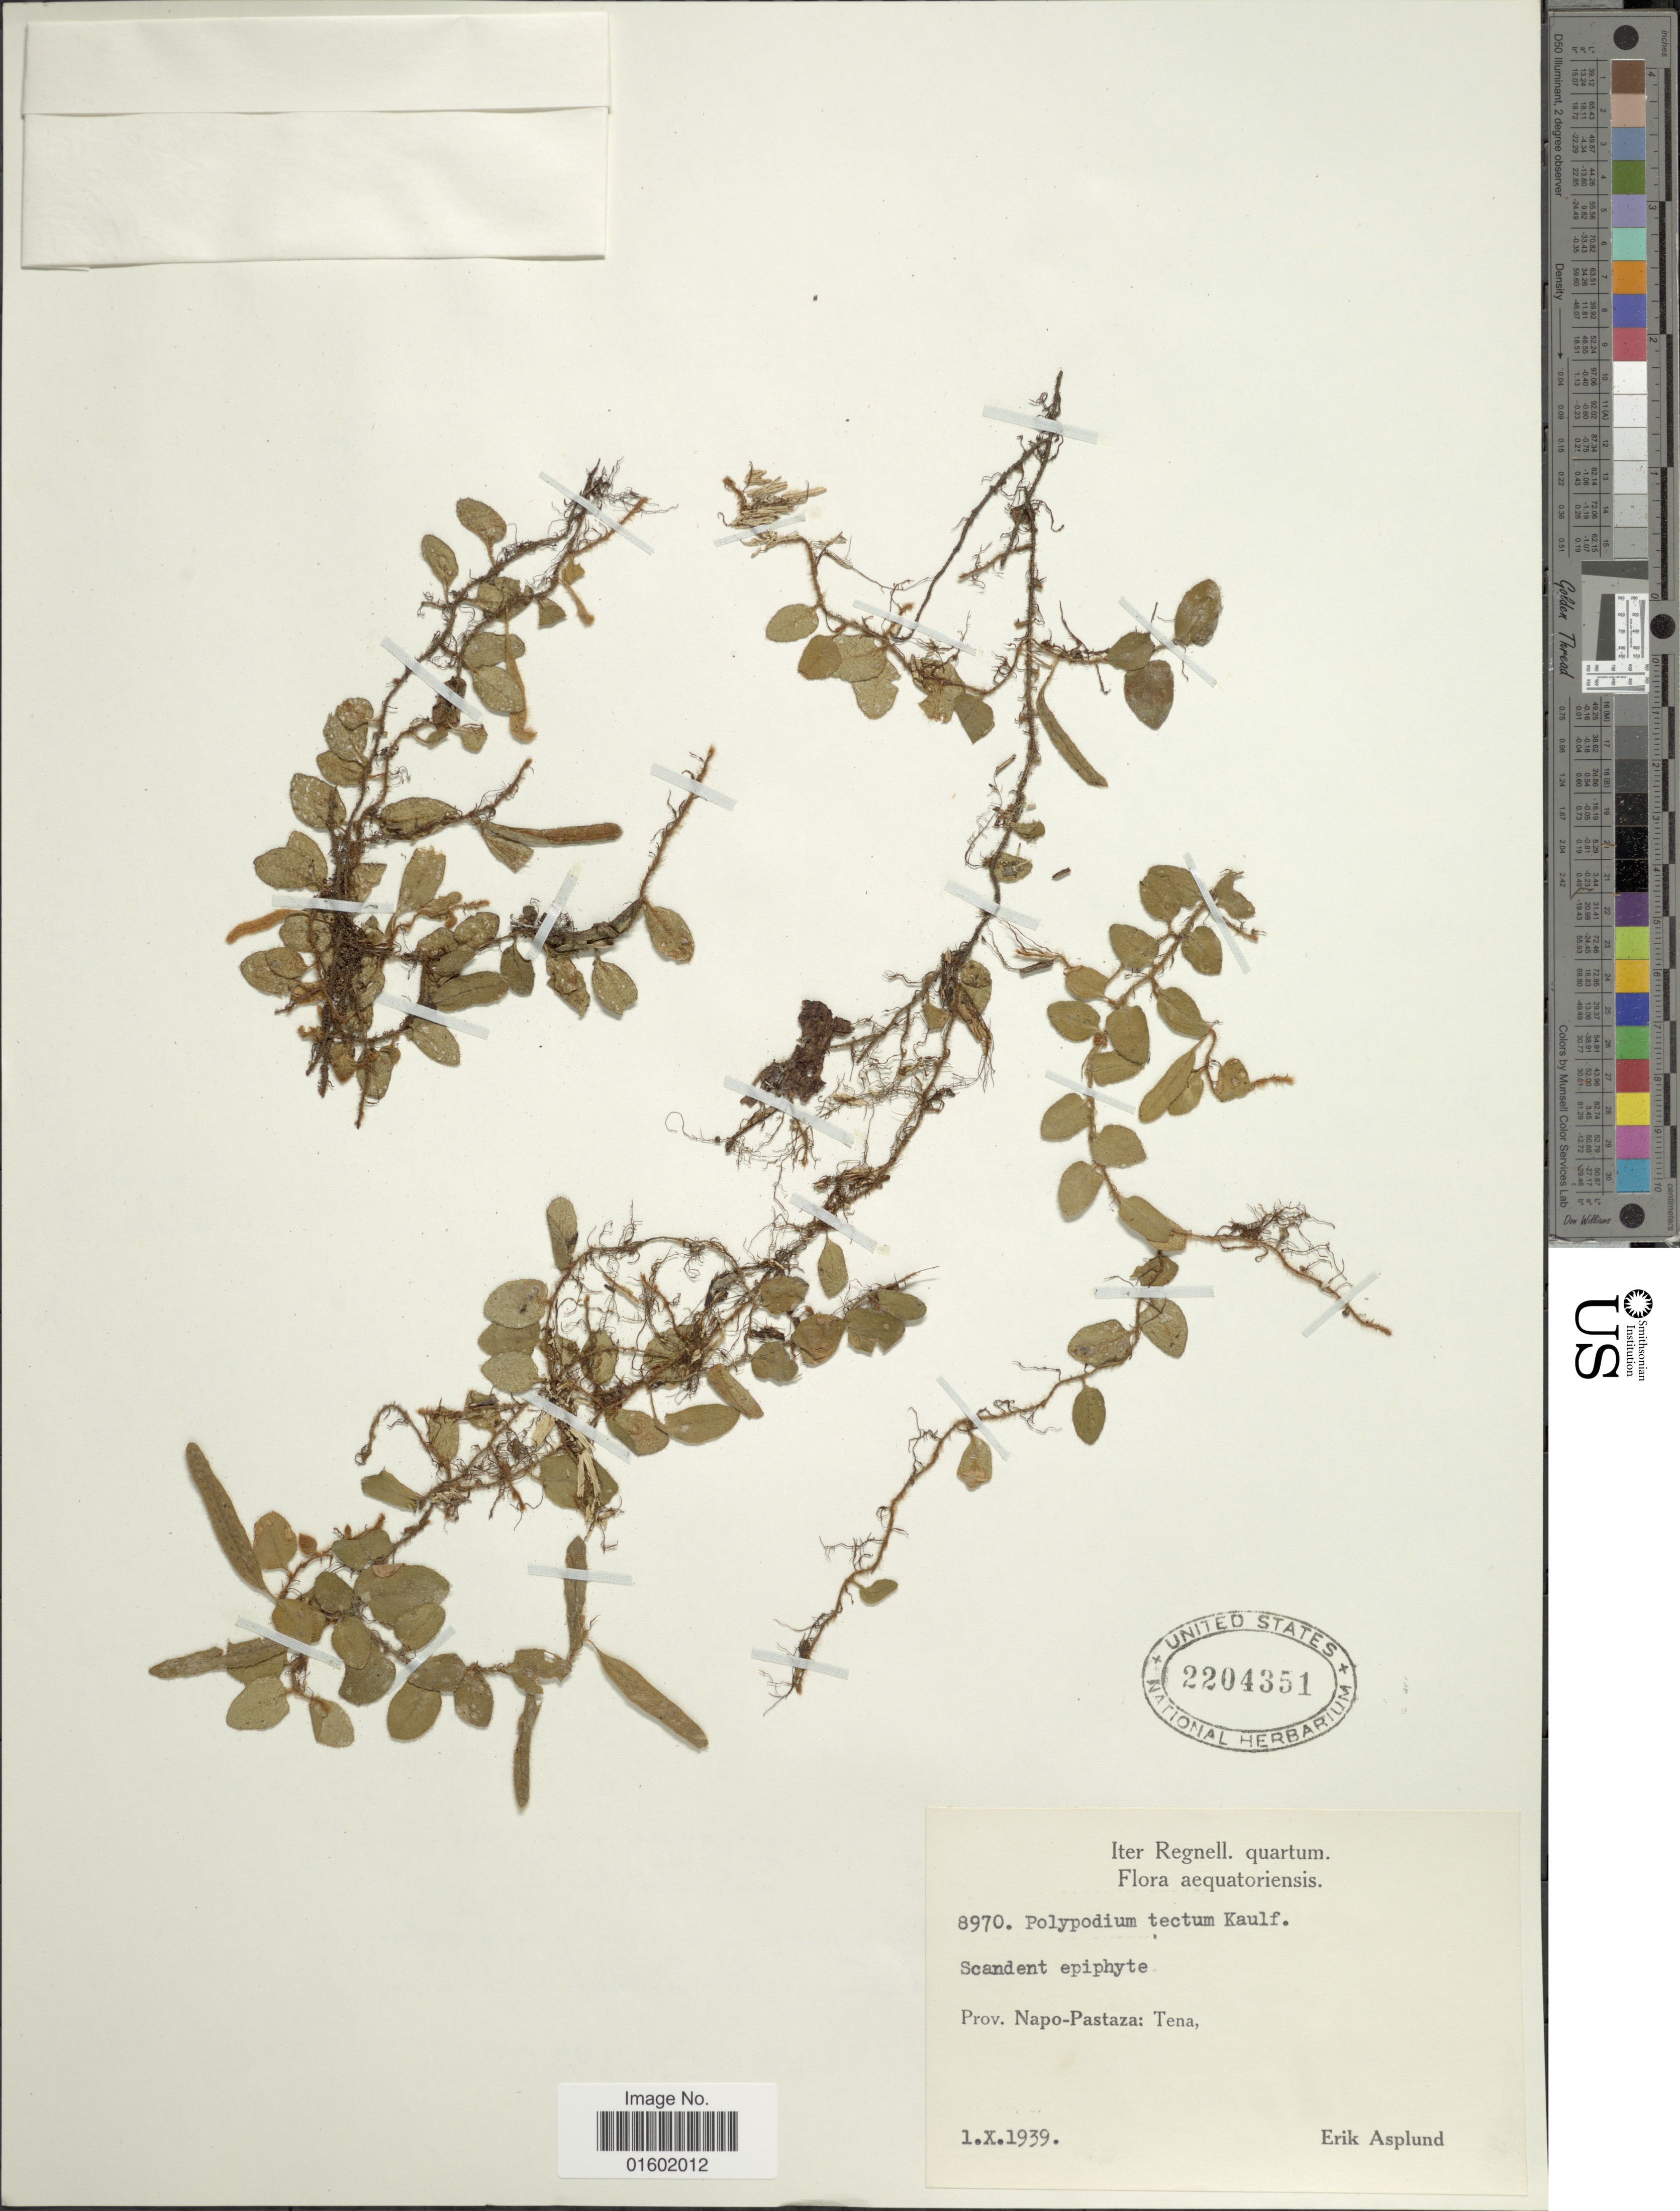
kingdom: Plantae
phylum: Tracheophyta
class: Polypodiopsida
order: Polypodiales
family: Polypodiaceae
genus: Microgramma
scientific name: Microgramma tecta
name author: (Kaulf.) Alston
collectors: E. Asplund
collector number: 8970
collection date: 1939-10-01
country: Ecuador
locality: Prov. Napo-Pastaza: Tena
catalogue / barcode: US 2204351